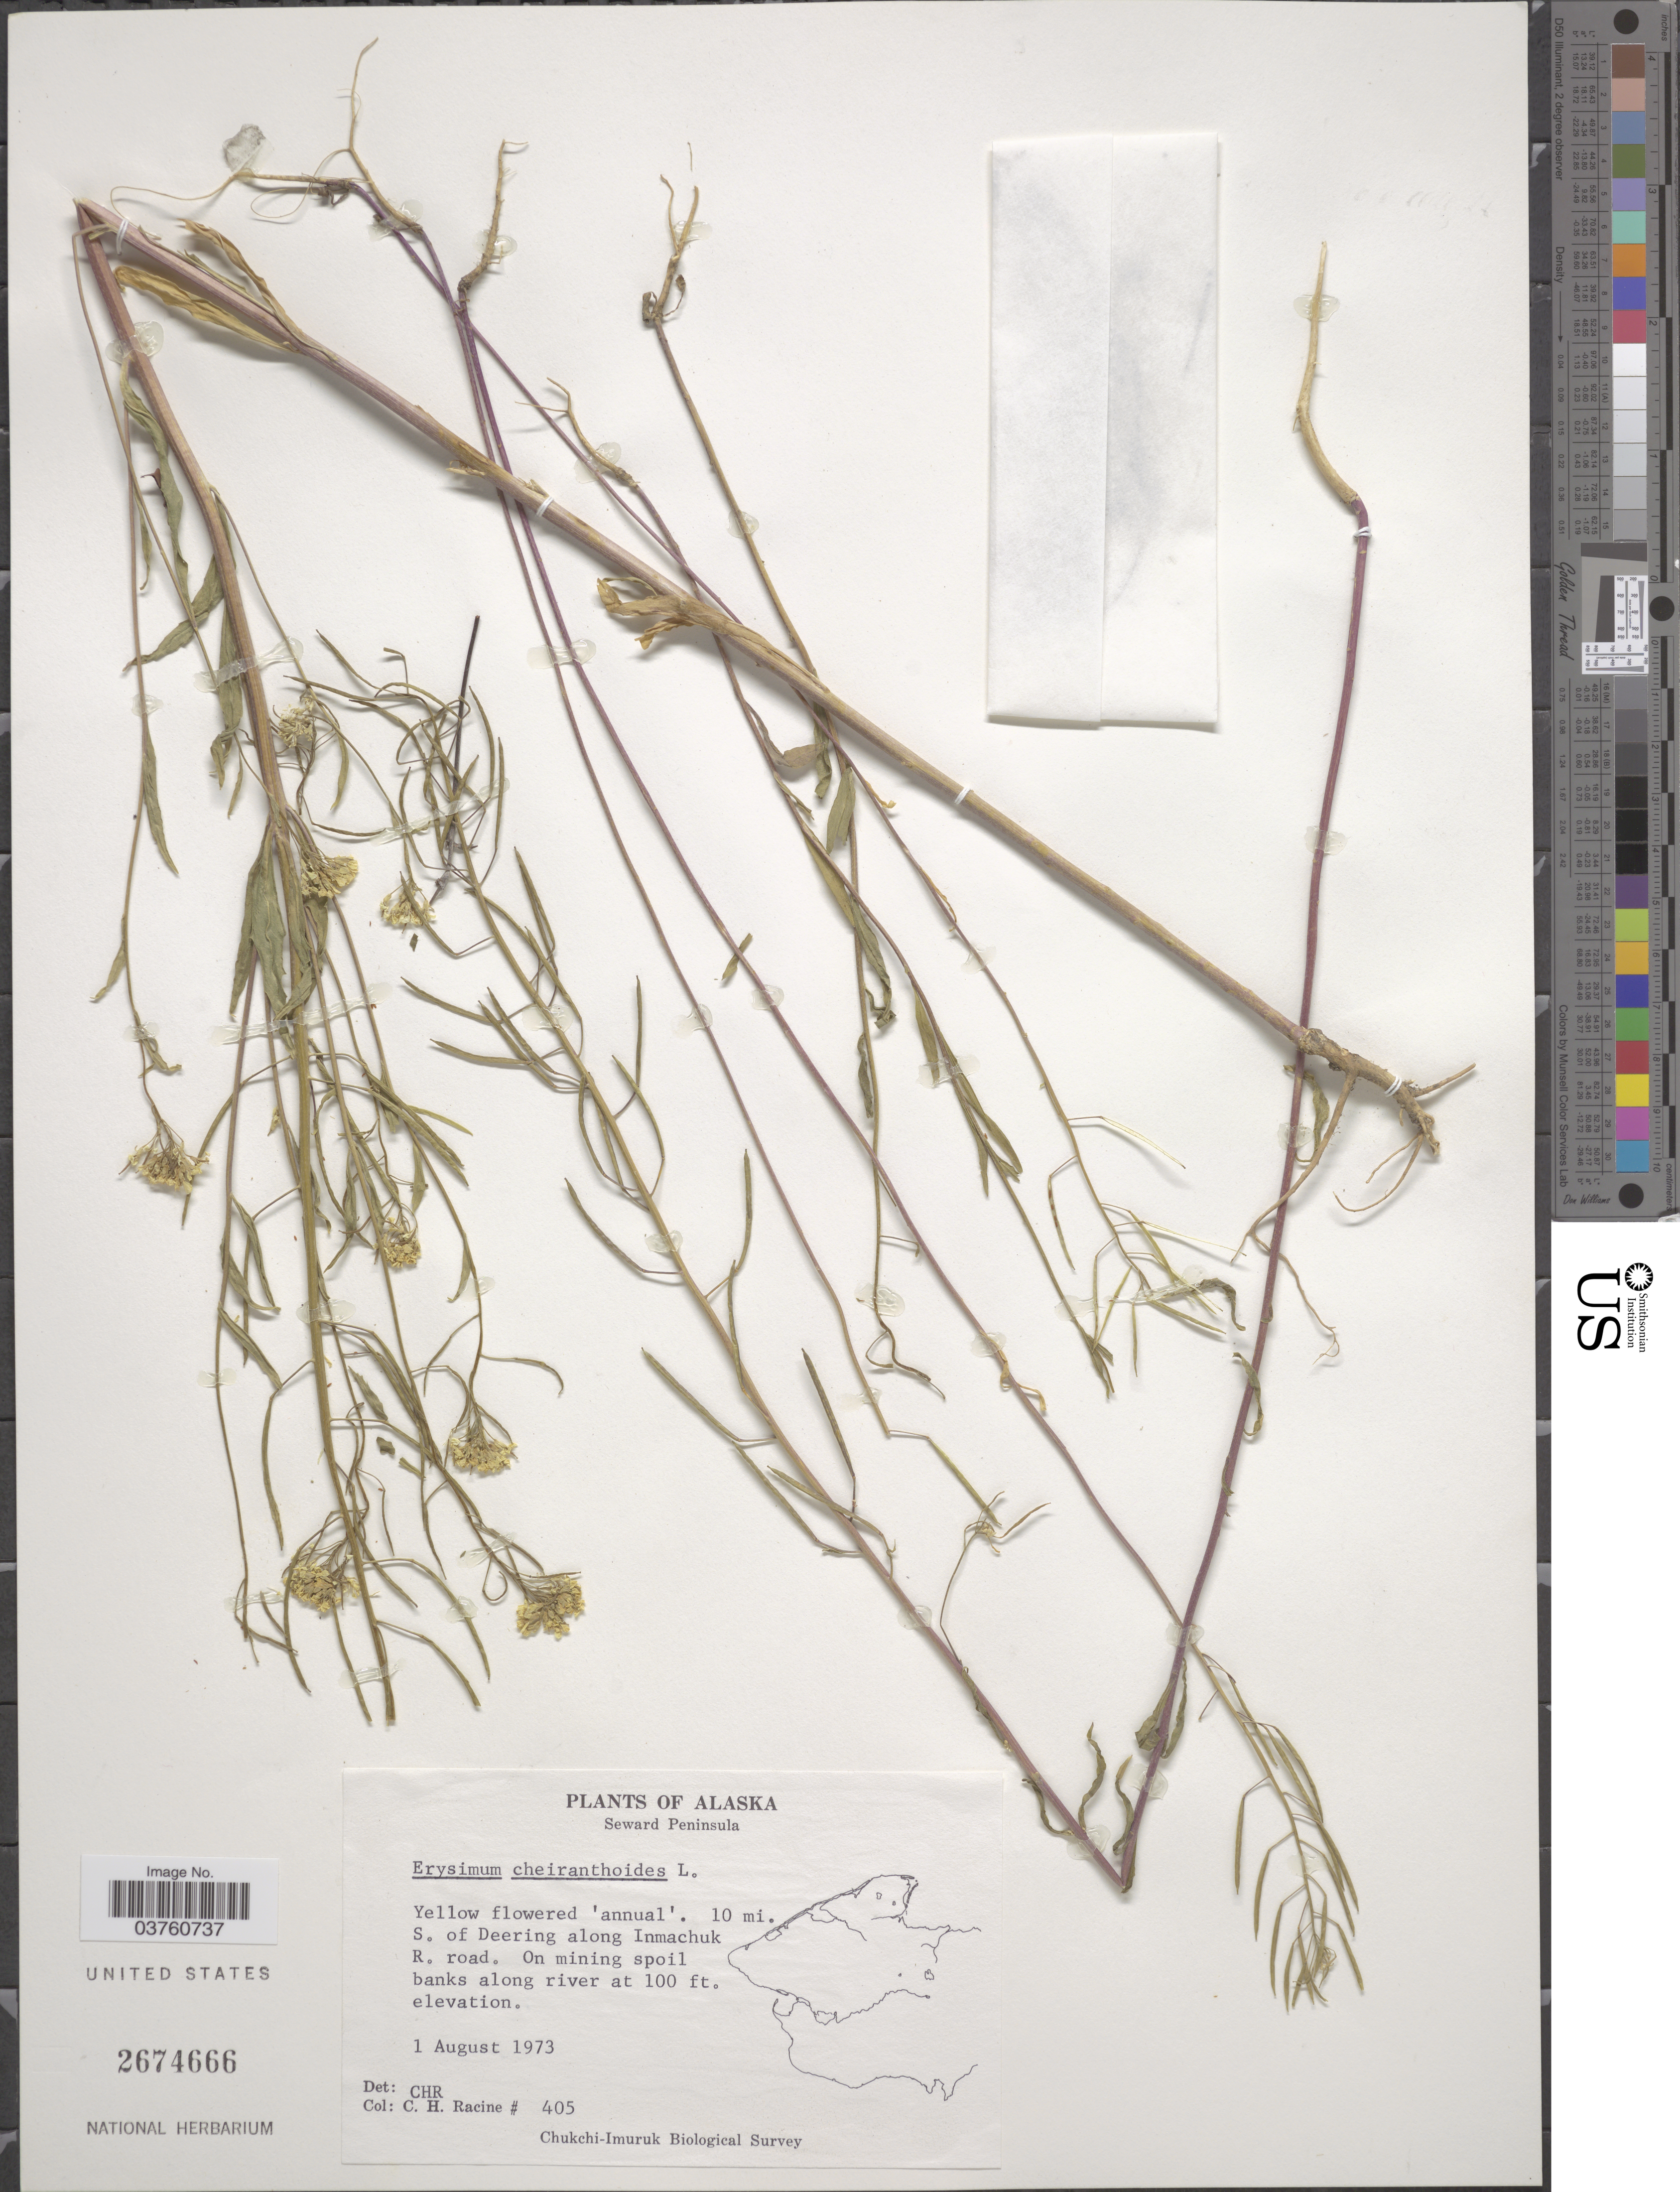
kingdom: Plantae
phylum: Tracheophyta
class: Magnoliopsida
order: Brassicales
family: Brassicaceae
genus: Erysimum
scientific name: Erysimum cheiranthoides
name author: L.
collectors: C. Racine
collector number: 405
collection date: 1973-08-01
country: United States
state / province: Alaska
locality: Seward Peninsula. 10 mi. S. of Deering along Imnachuk R. road. On mining spoil banks along river.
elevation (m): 30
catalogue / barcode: US 2674666